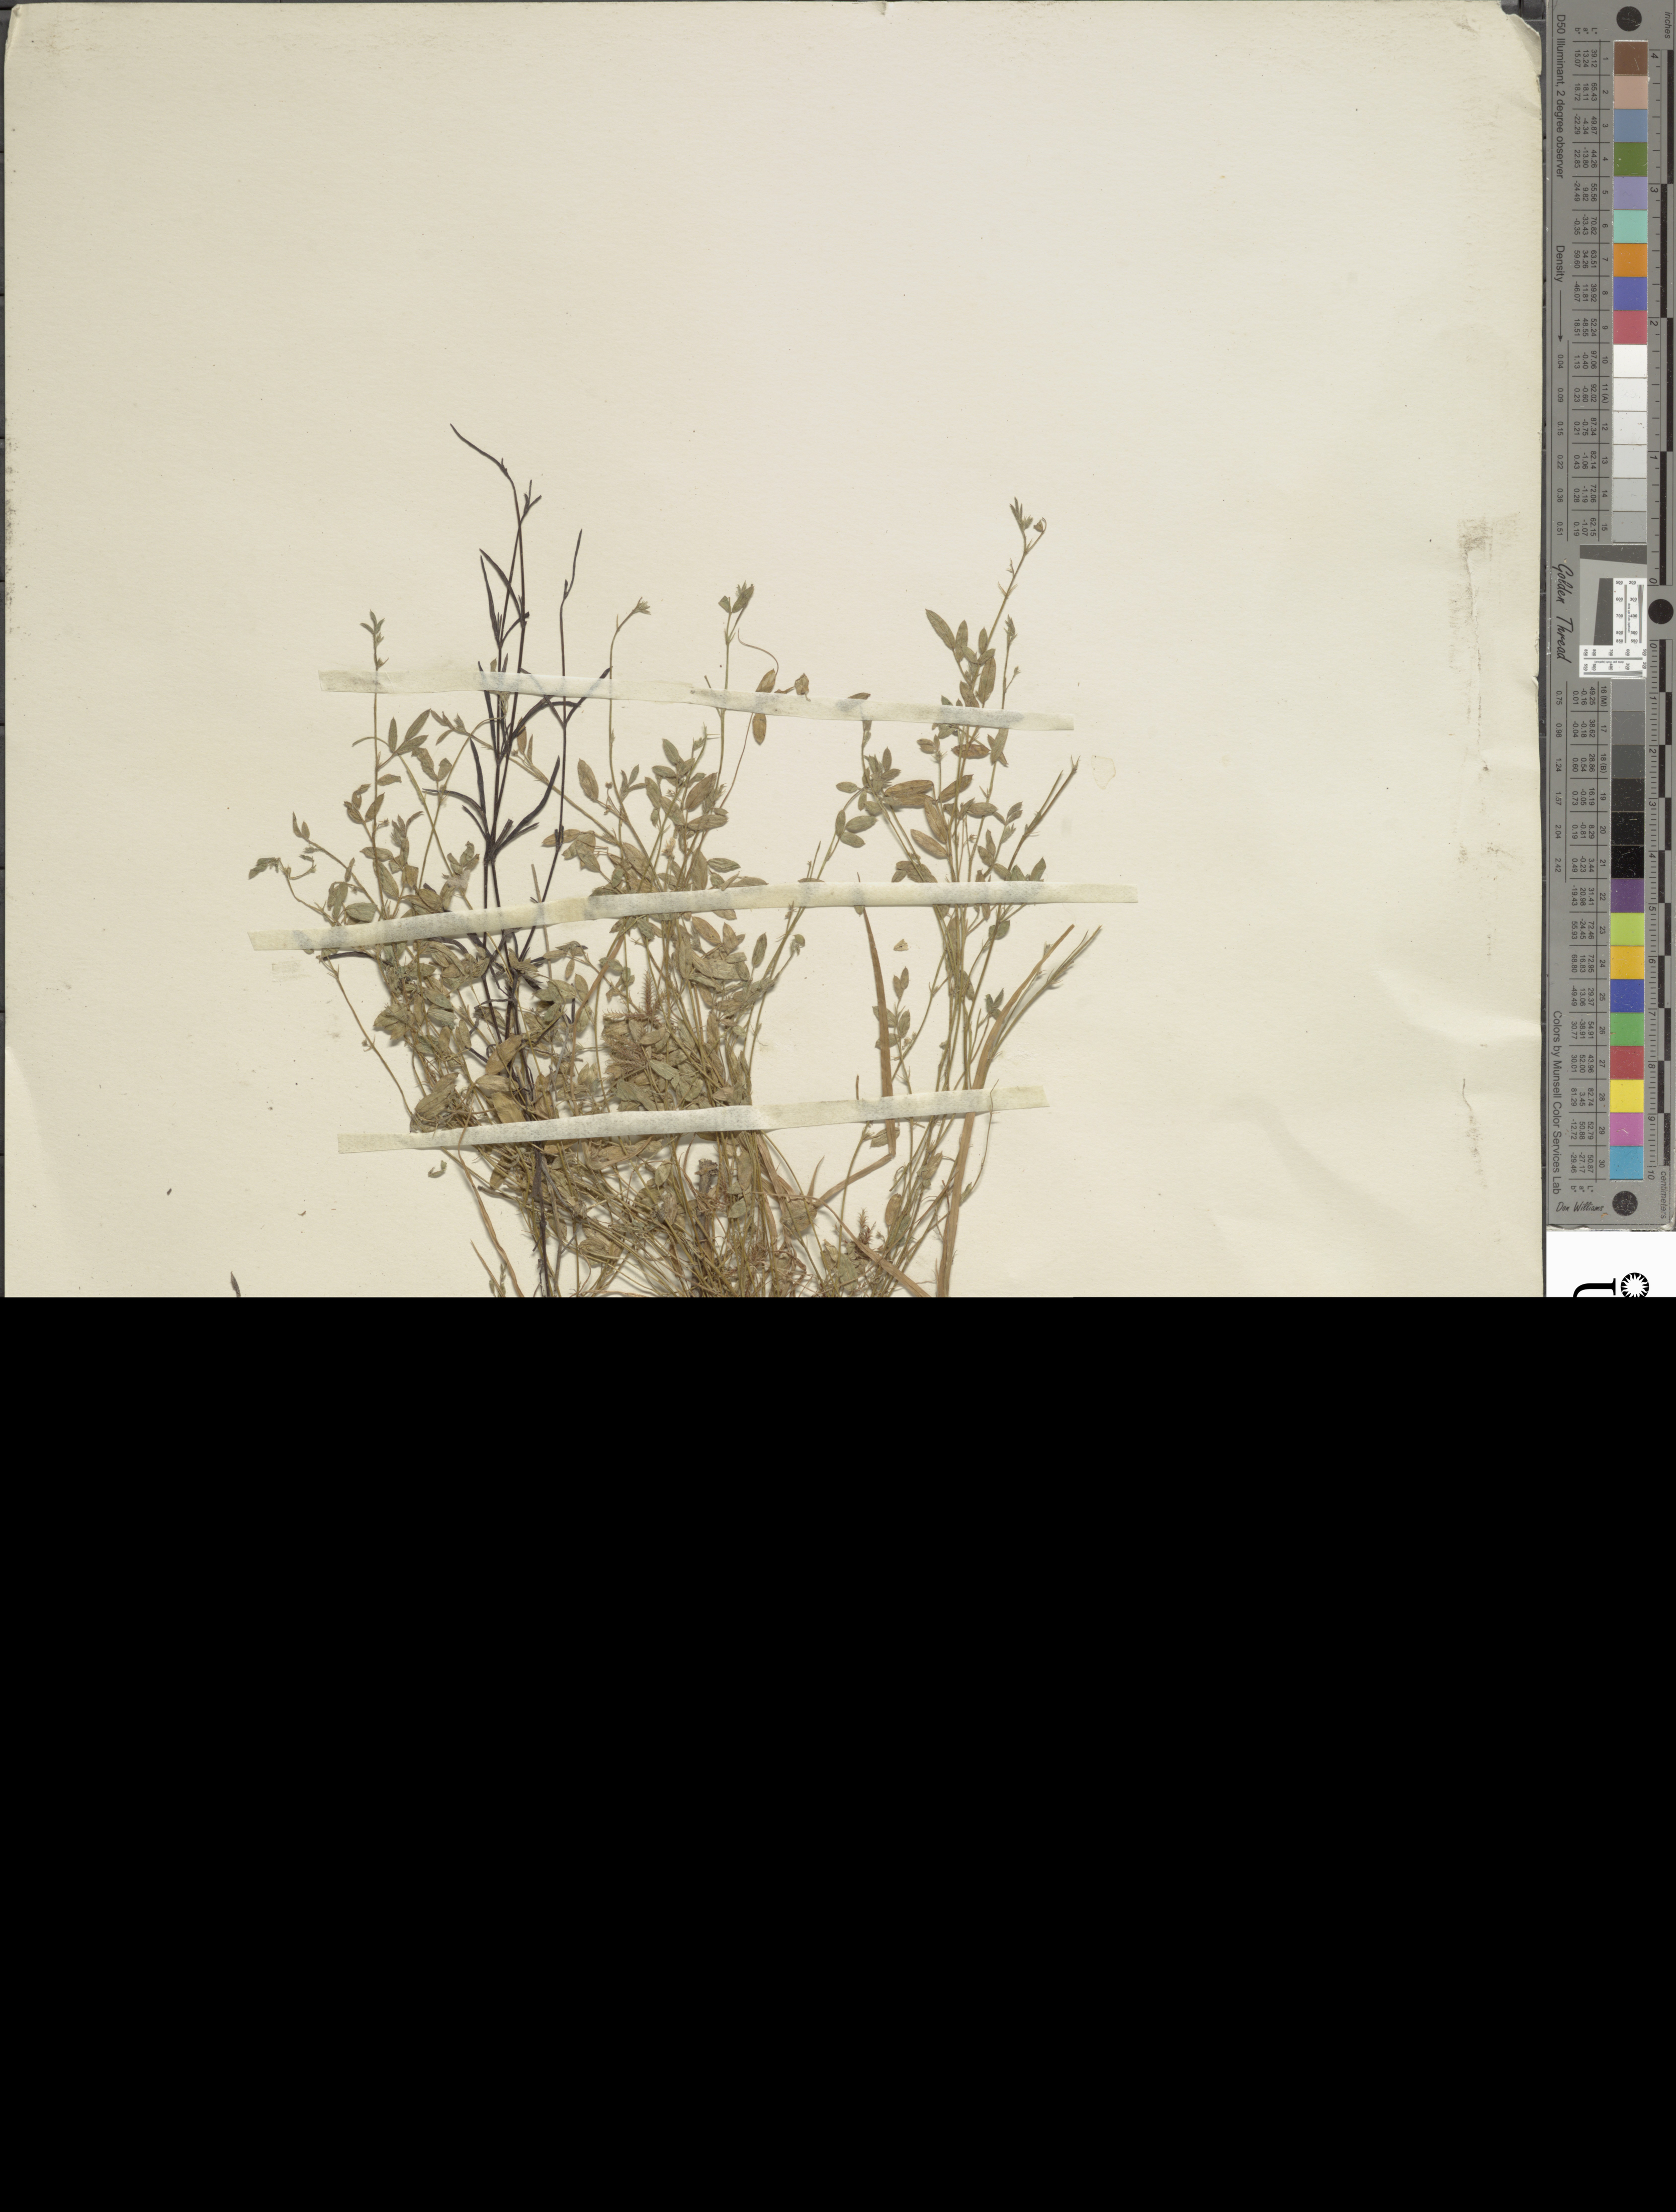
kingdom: Plantae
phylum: Tracheophyta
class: Magnoliopsida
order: Fabales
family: Fabaceae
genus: Indigofera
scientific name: Indigofera welwitschii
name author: Baker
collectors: J. Buchanan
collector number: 483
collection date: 1891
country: Malawi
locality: Nyasaland, South east Africa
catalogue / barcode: US 24675